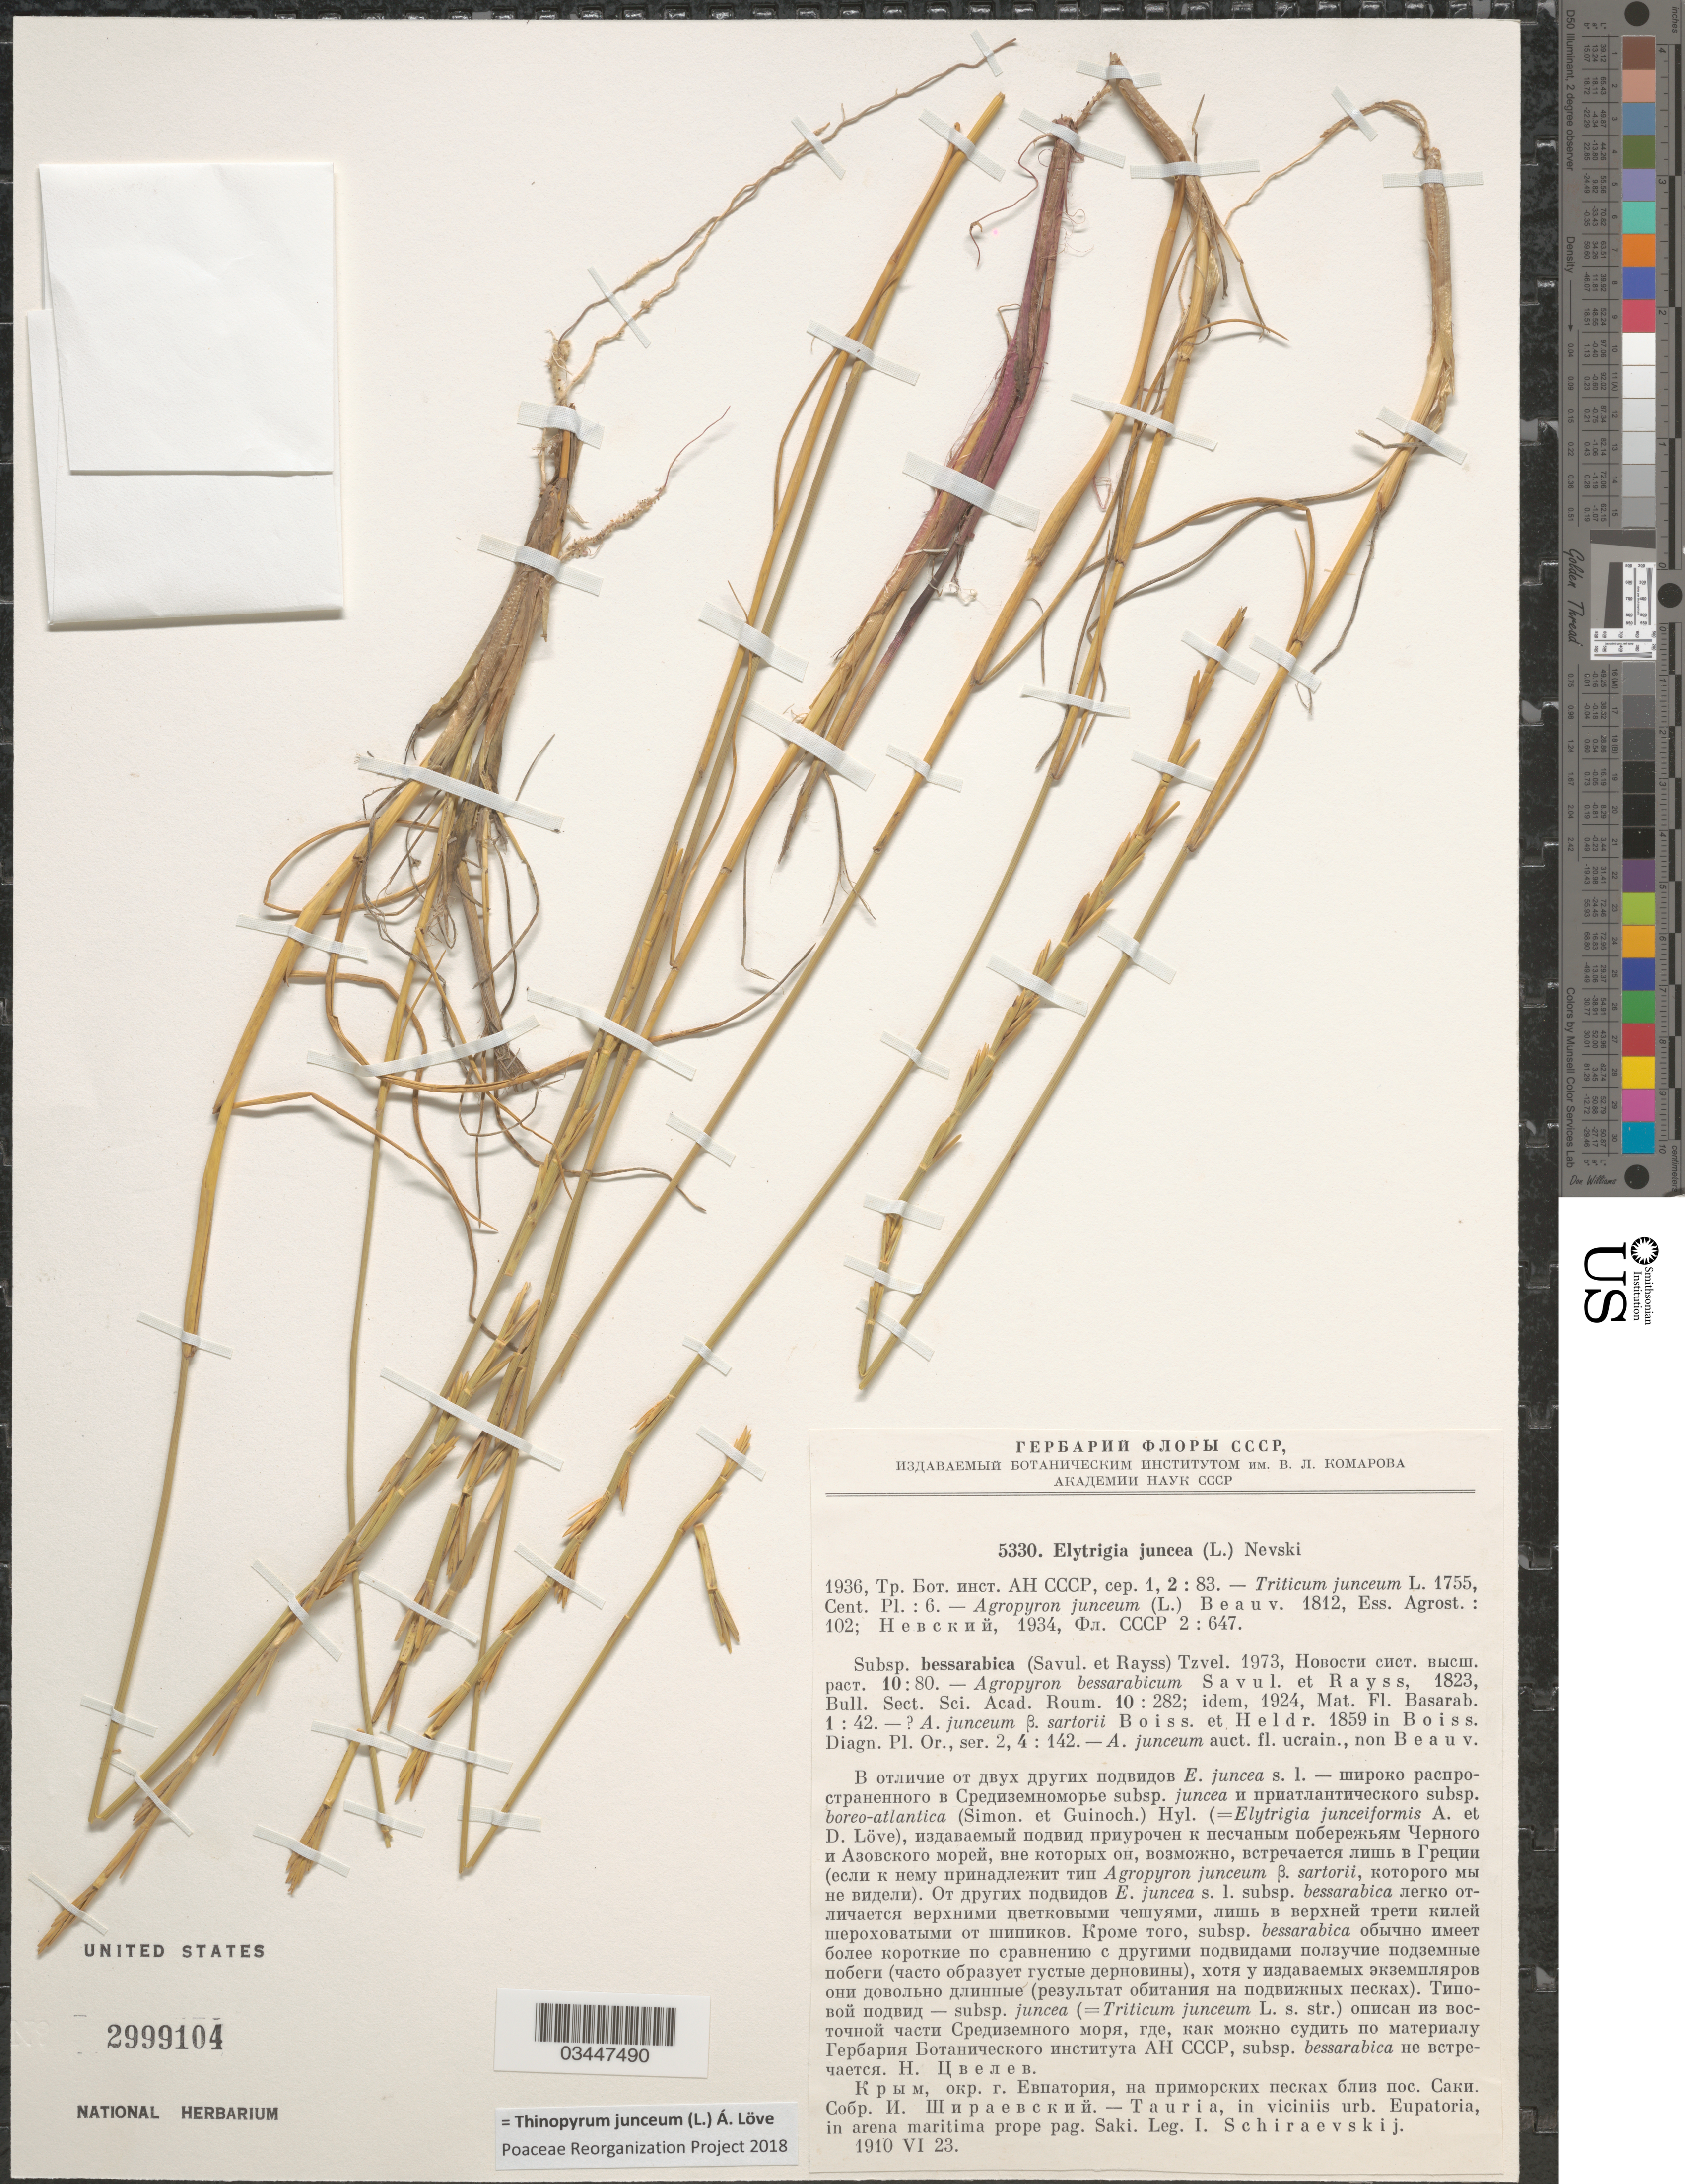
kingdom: Plantae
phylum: Tracheophyta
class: Liliopsida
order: Poales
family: Poaceae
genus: Thinopyrum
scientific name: Thinopyrum junceum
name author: (L.) Á. Löve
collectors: I. Schirajewsky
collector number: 5330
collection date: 1910-06-23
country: Azerbaijan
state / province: Saki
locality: Tauria, in viciniis urb. Eupatoria, in arena maritima prope pag. Saki.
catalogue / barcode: US 2999104